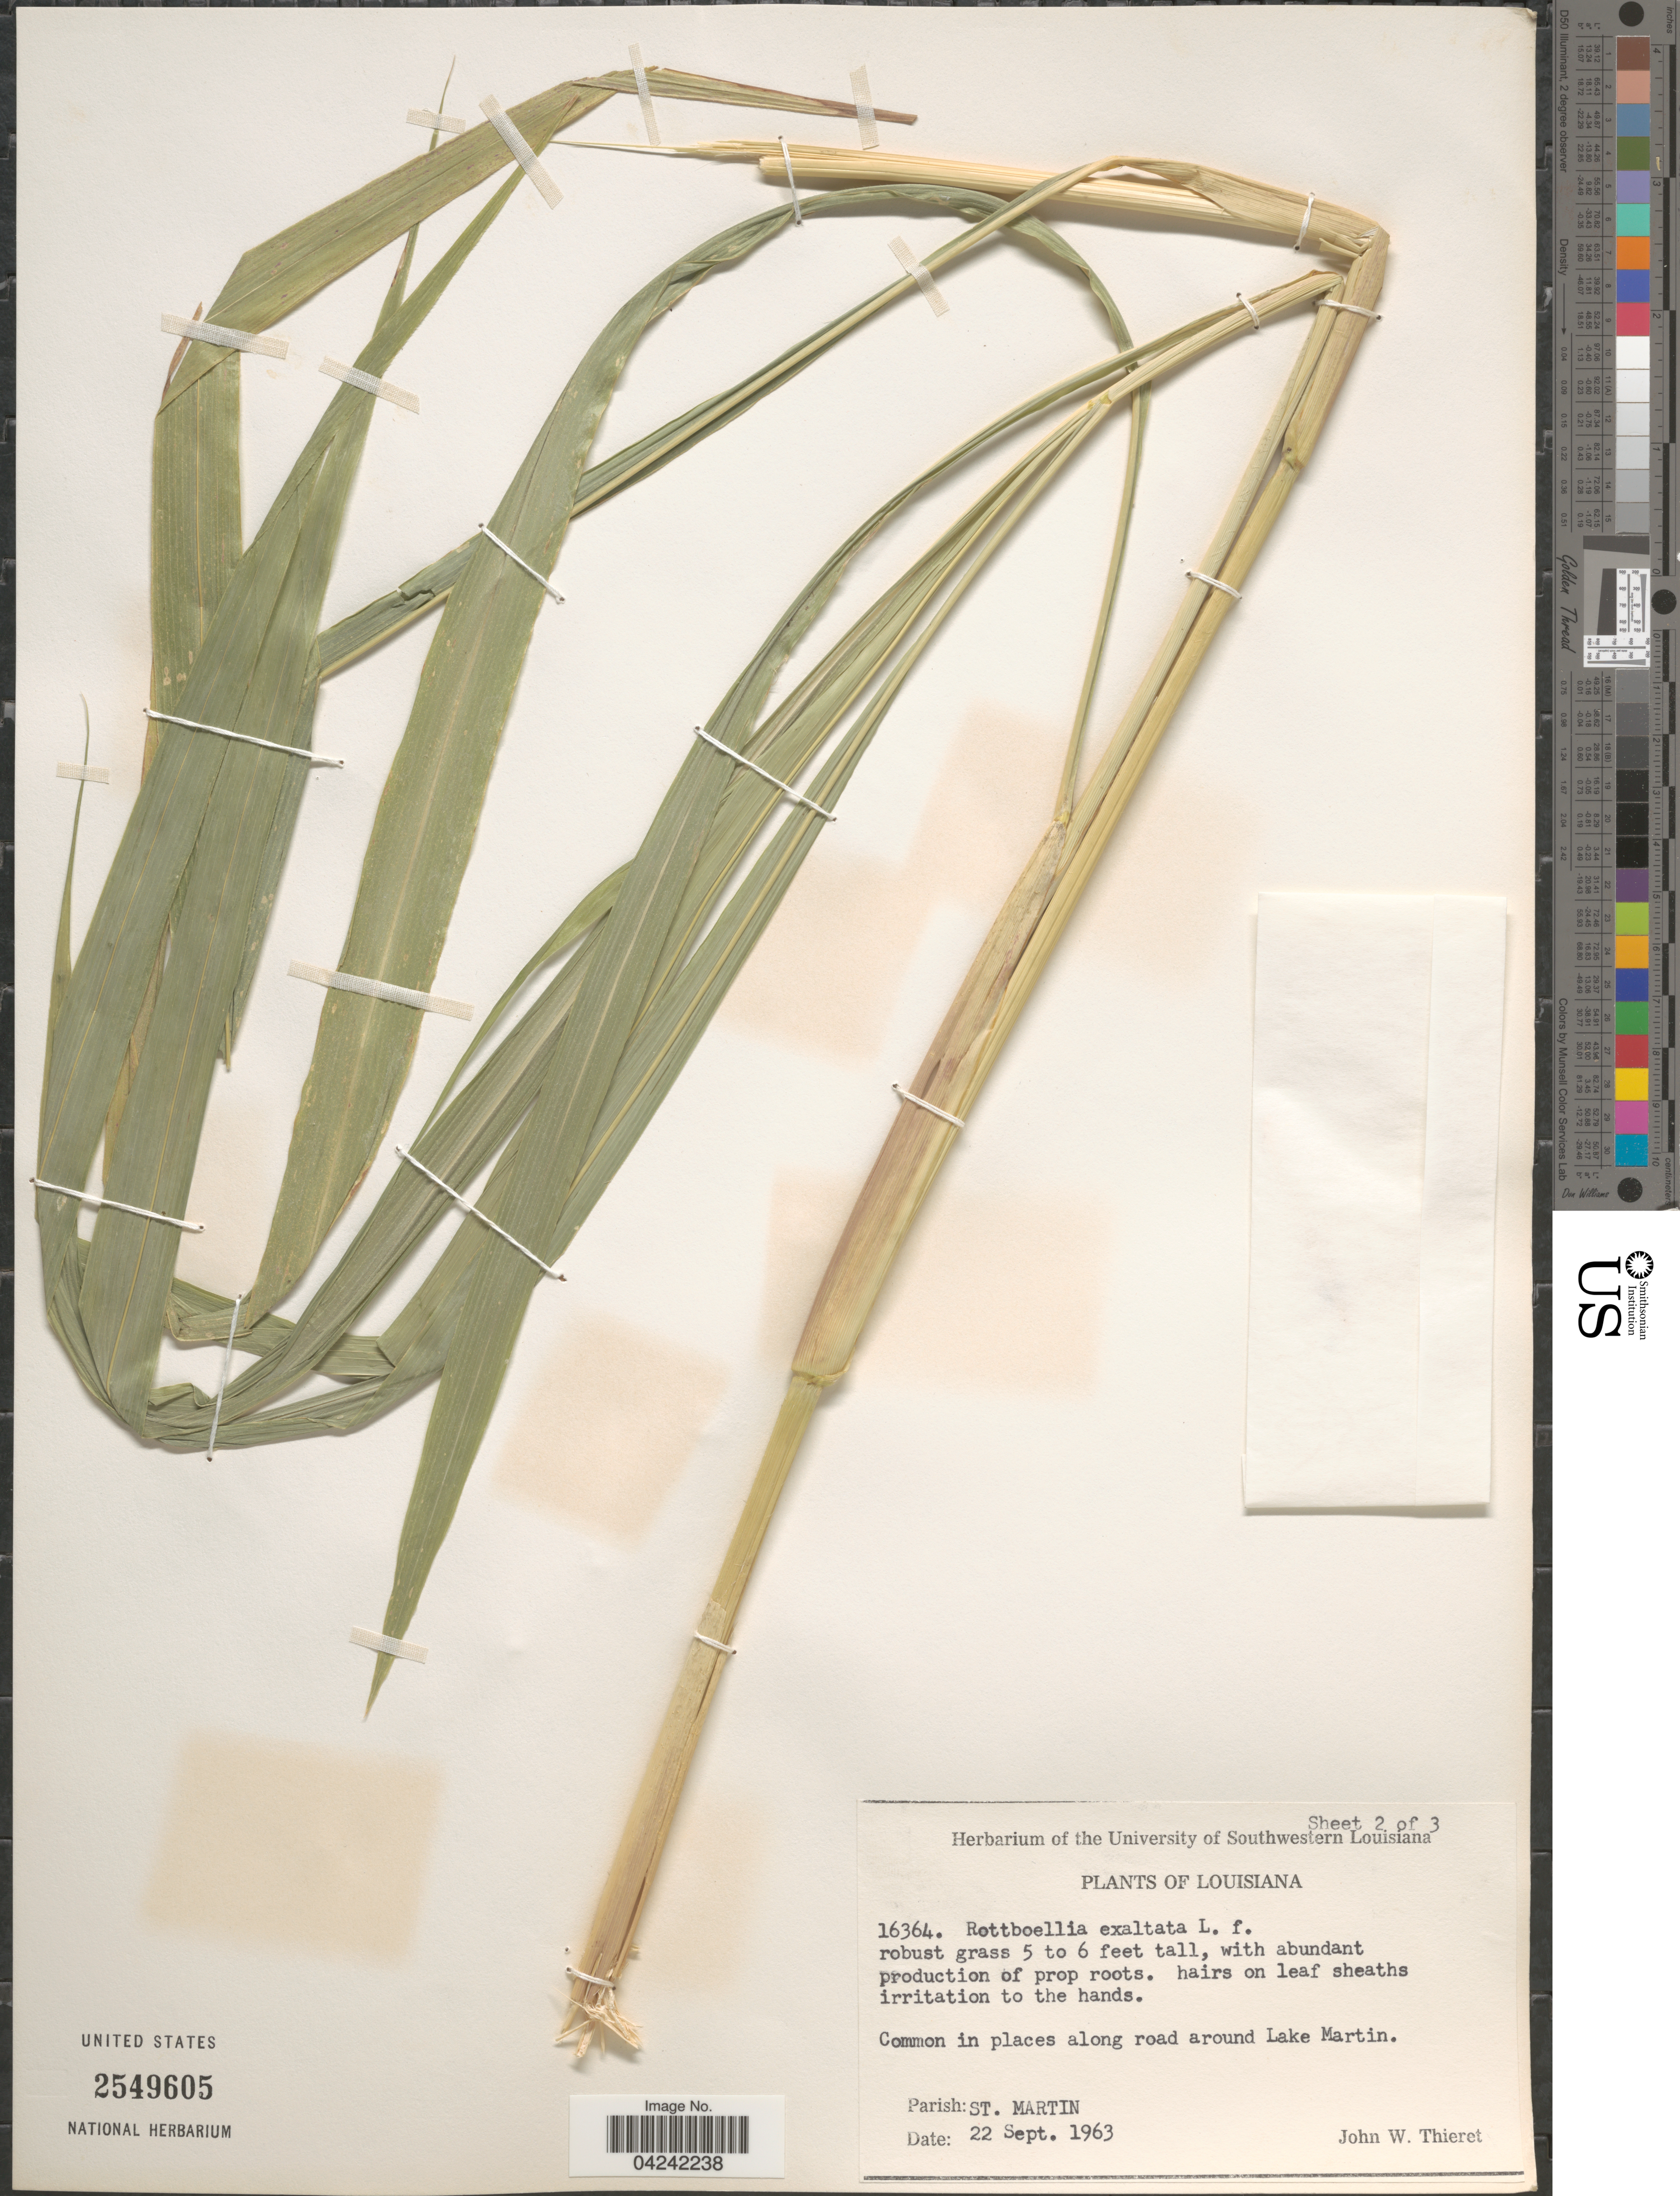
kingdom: Plantae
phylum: Tracheophyta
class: Liliopsida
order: Poales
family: Poaceae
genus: Rottboellia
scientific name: Rottboellia cochinchinensis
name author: (Lour.) Clayton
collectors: J. W. Thieret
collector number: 16364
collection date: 1963-09-22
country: United States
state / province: Louisiana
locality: Common in places along road around Lake Martin. Parish:St. Martin.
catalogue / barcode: US 2549605